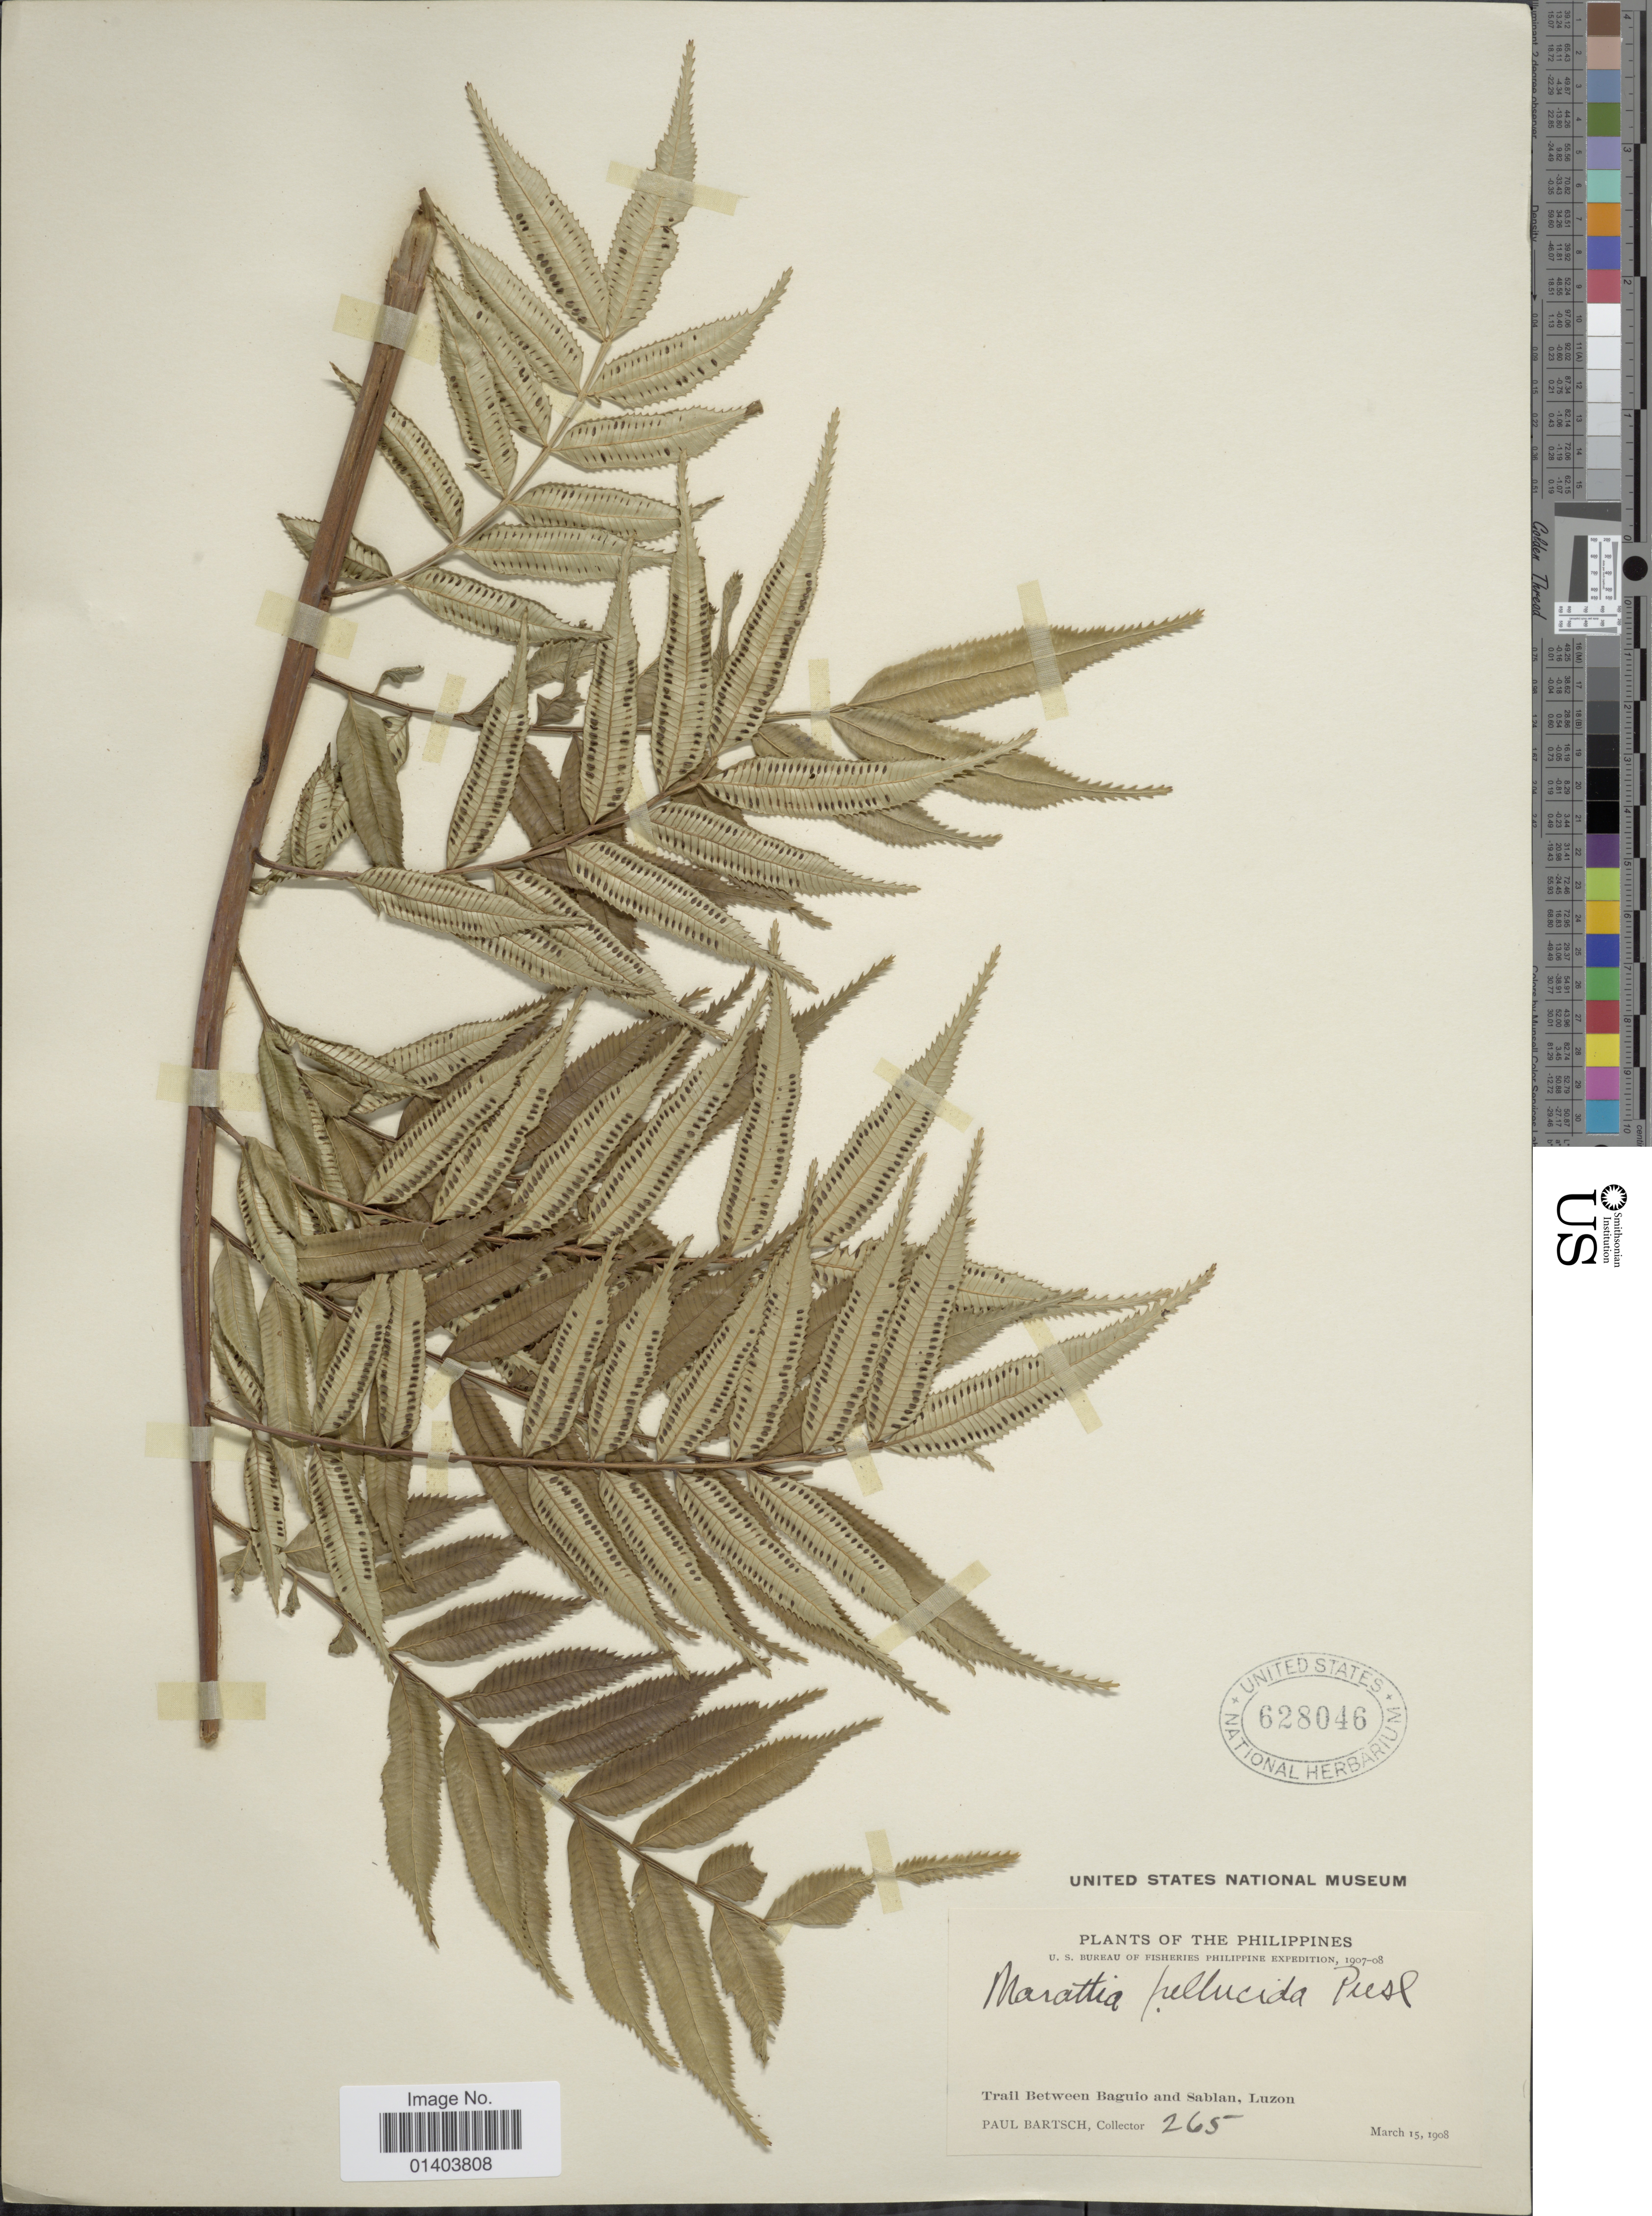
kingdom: Plantae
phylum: Tracheophyta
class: Polypodiopsida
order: Marattiales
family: Marattiaceae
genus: Ptisana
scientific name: Ptisana pellucida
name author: (C. Presl) Murdock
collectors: P. Bartsch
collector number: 265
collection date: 1908-03-15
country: Philippines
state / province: Central Luzon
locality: Trail between Baguio and Sablan, Luzon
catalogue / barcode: US 628046